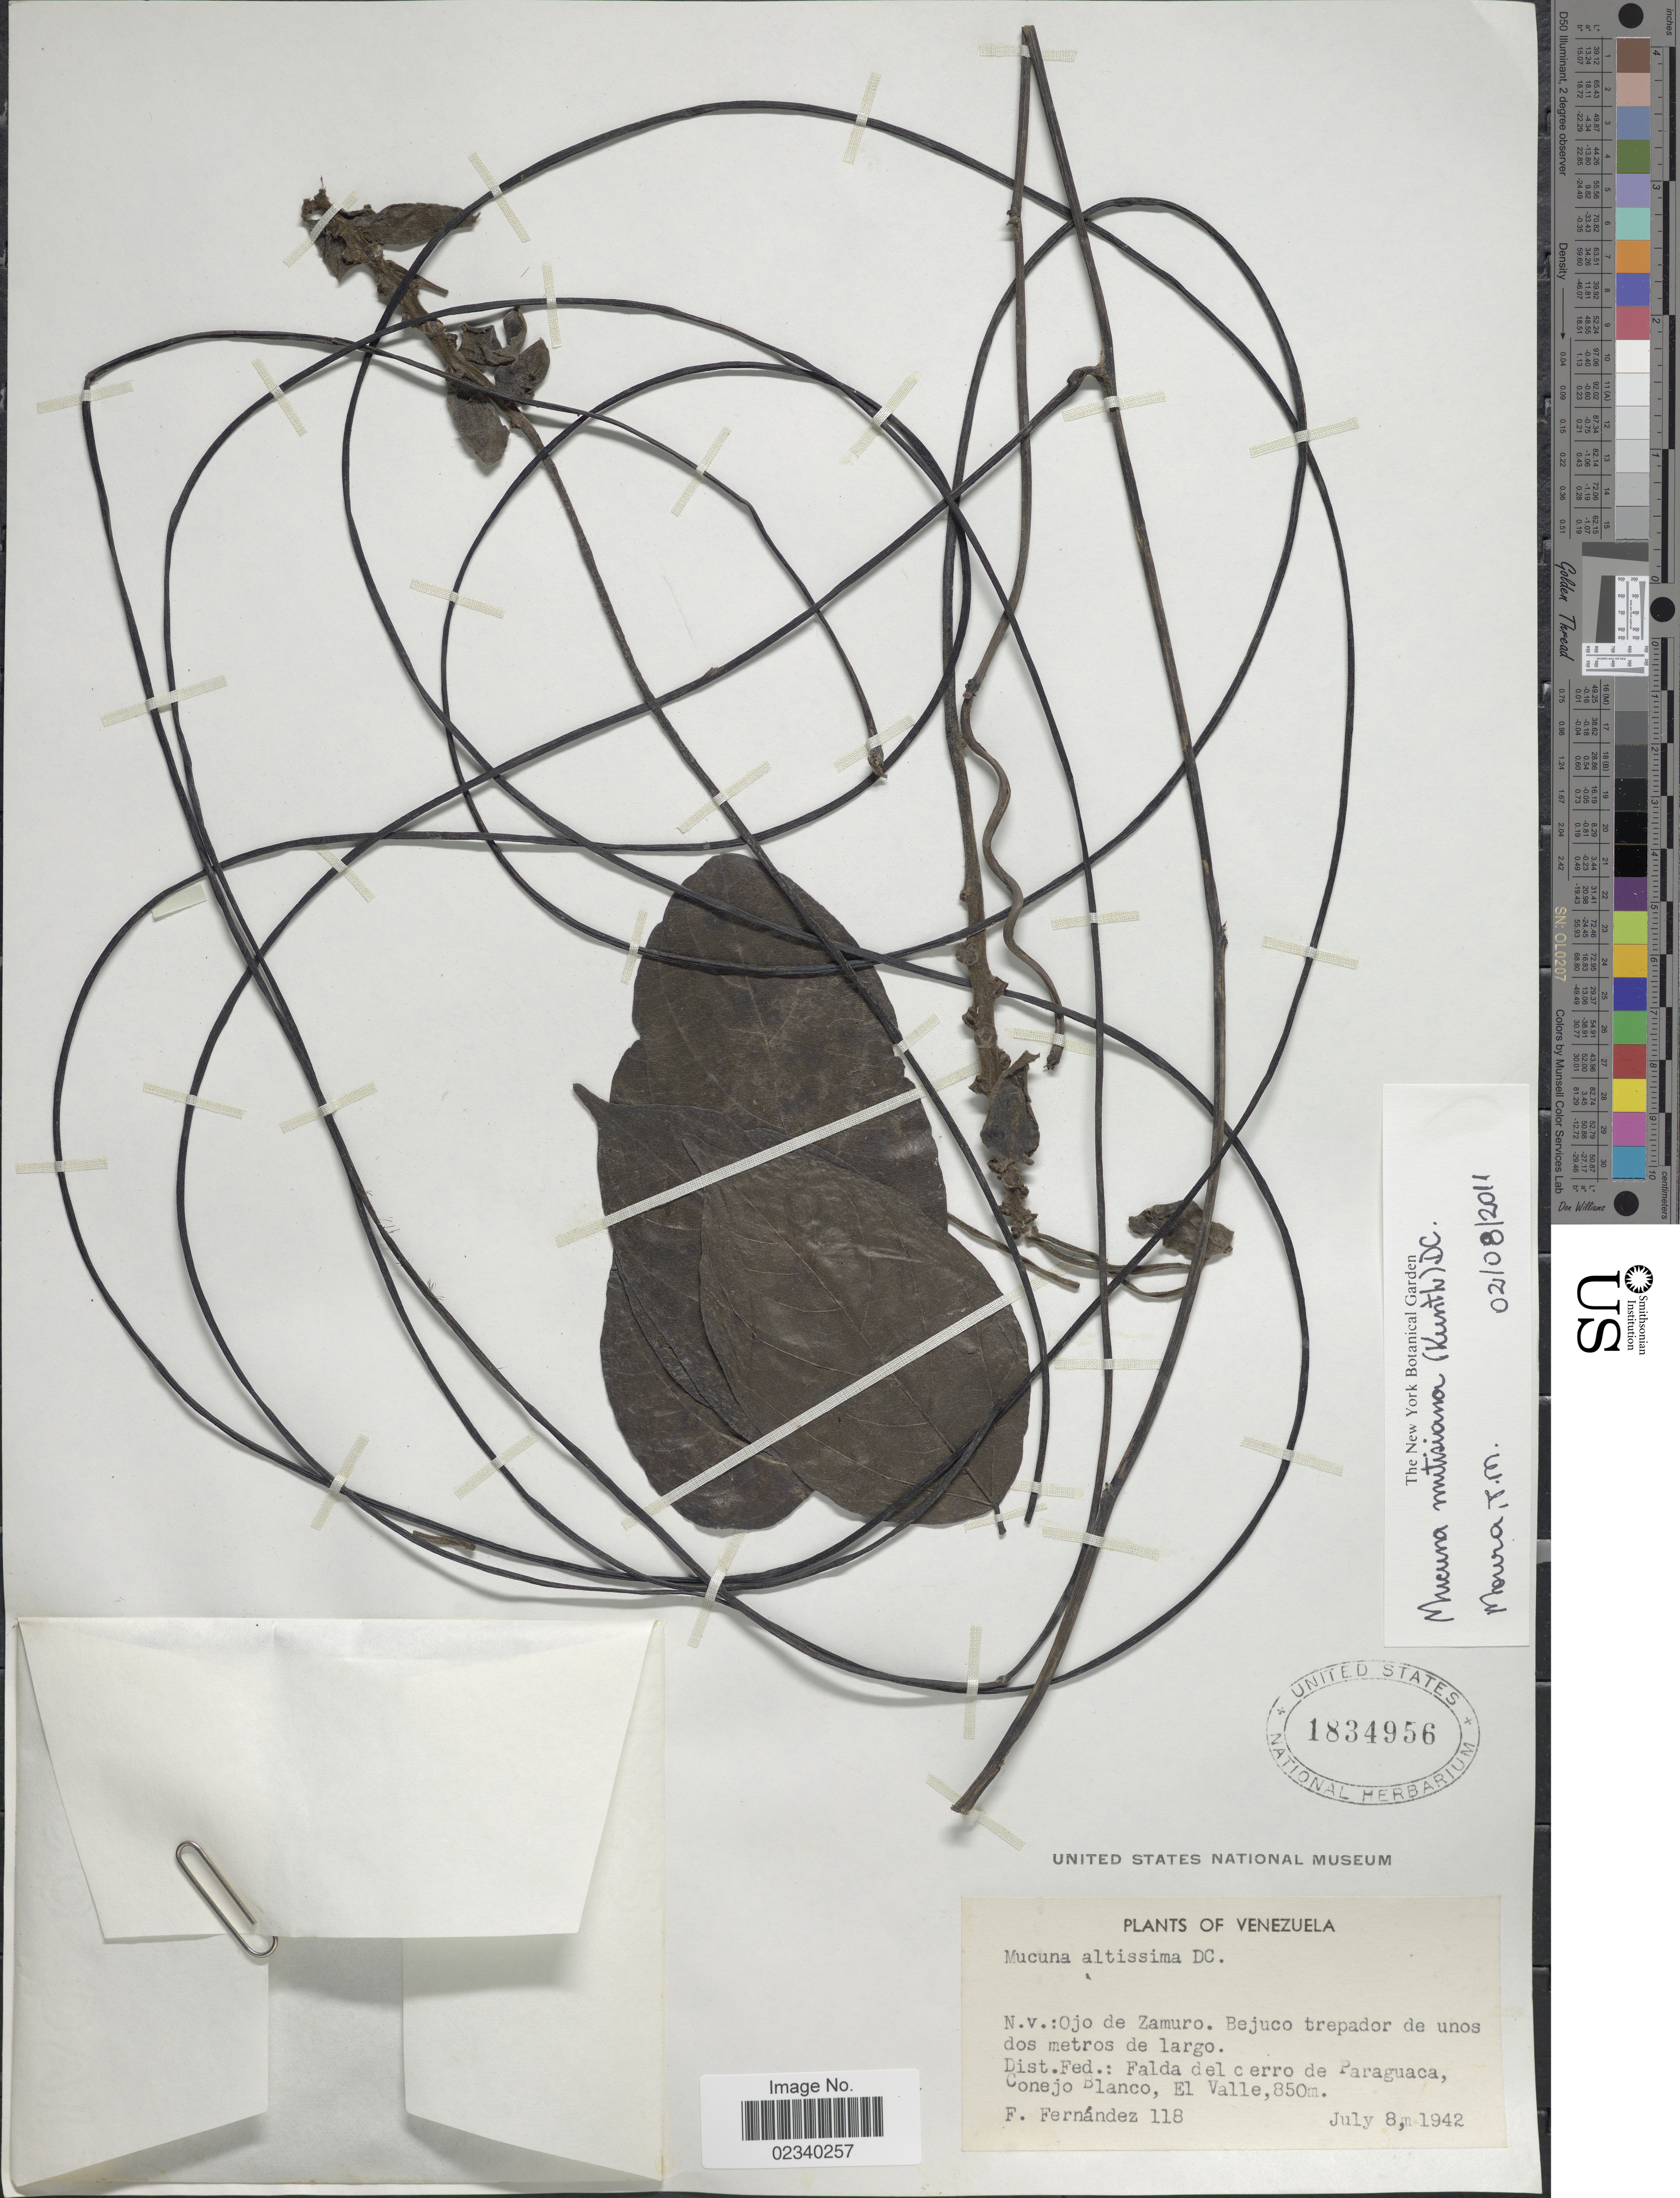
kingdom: Plantae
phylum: Tracheophyta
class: Magnoliopsida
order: Fabales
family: Fabaceae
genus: Mucuna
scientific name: Mucuna mutisiana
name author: (Kunth) DC.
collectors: F. Fernández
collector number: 118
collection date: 1942-07-08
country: Venezuela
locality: Dist. Fed.: Falda del cerro de Paraguaca, Conejo Blanco, El Valle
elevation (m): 850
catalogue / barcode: US 1834956